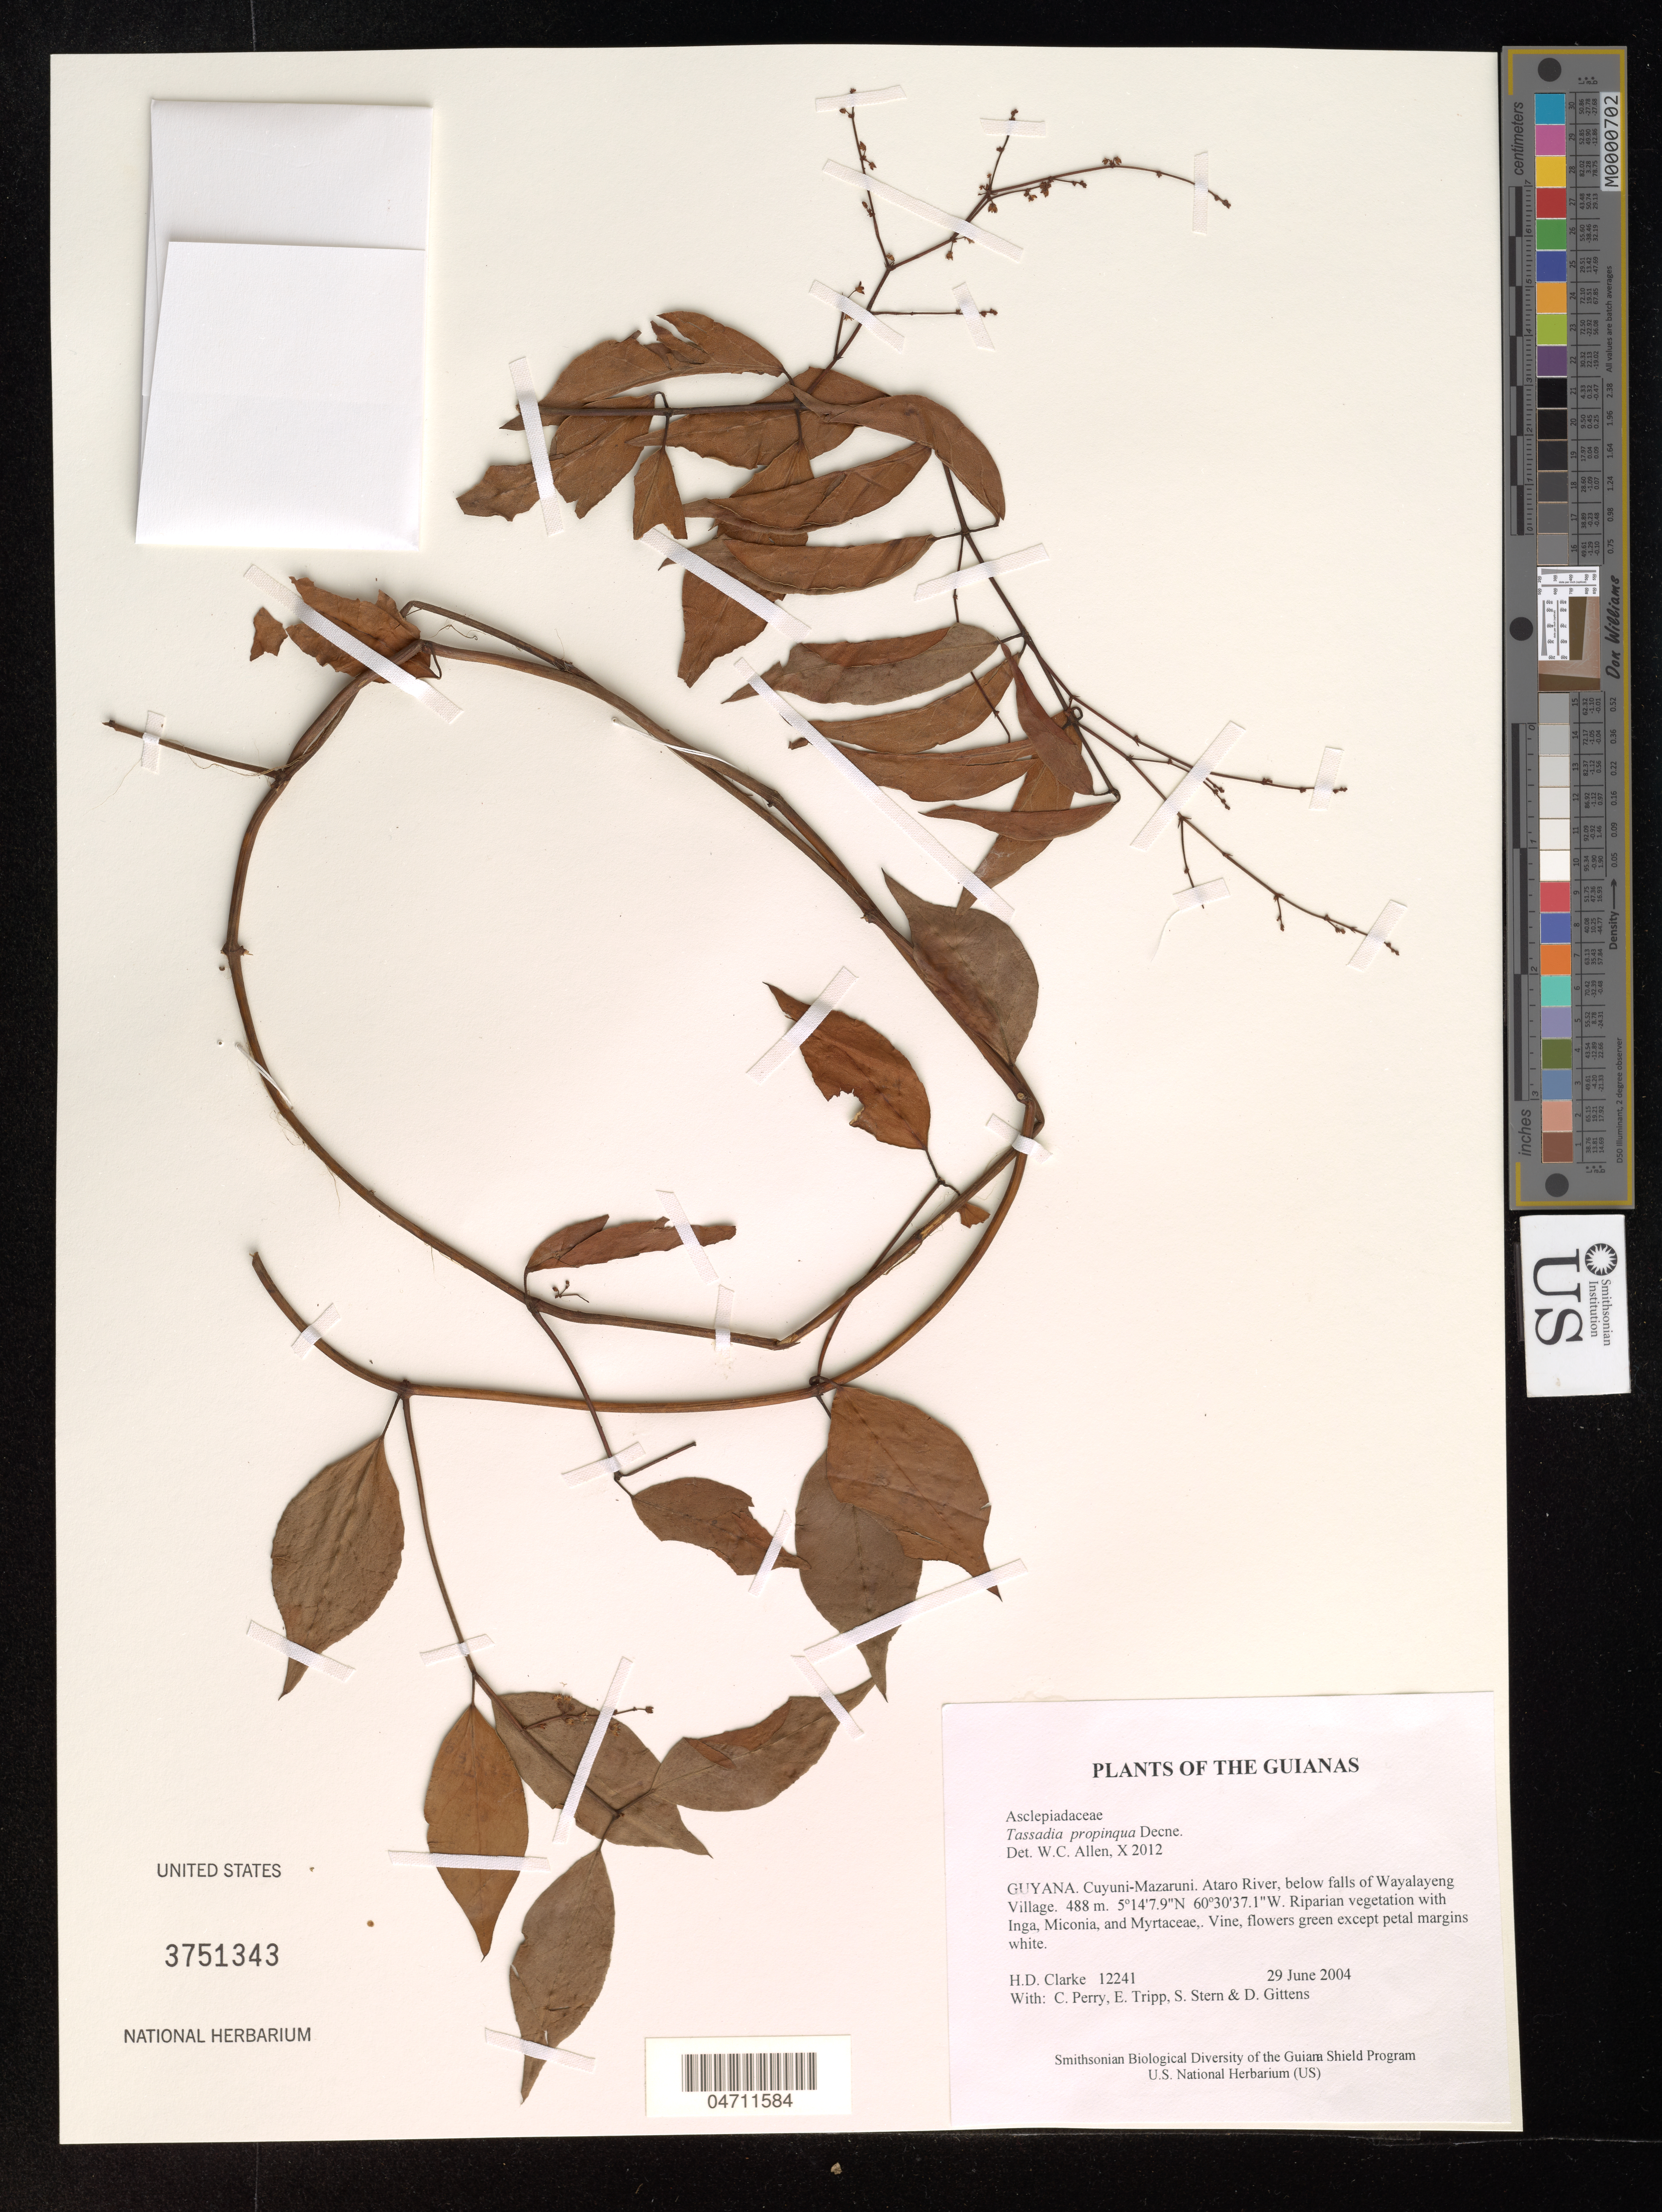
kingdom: Plantae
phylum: Tracheophyta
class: Magnoliopsida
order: Gentianales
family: Apocynaceae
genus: Tassadia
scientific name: Tassadia propinqua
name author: Decne.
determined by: Allen, W. C.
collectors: H. D. Clarke, C. Perry, E. Tripp, S. R. Stern & D. Gittens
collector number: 12241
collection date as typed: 29 June 2004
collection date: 2004-06-29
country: Guyana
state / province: Cuyuni-Mazaruni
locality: Ataro River, below falls of Wayalayeng Village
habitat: Riparian vegetation with Inga, Miconia, and Myrtaceae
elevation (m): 488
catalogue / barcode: US 3751343